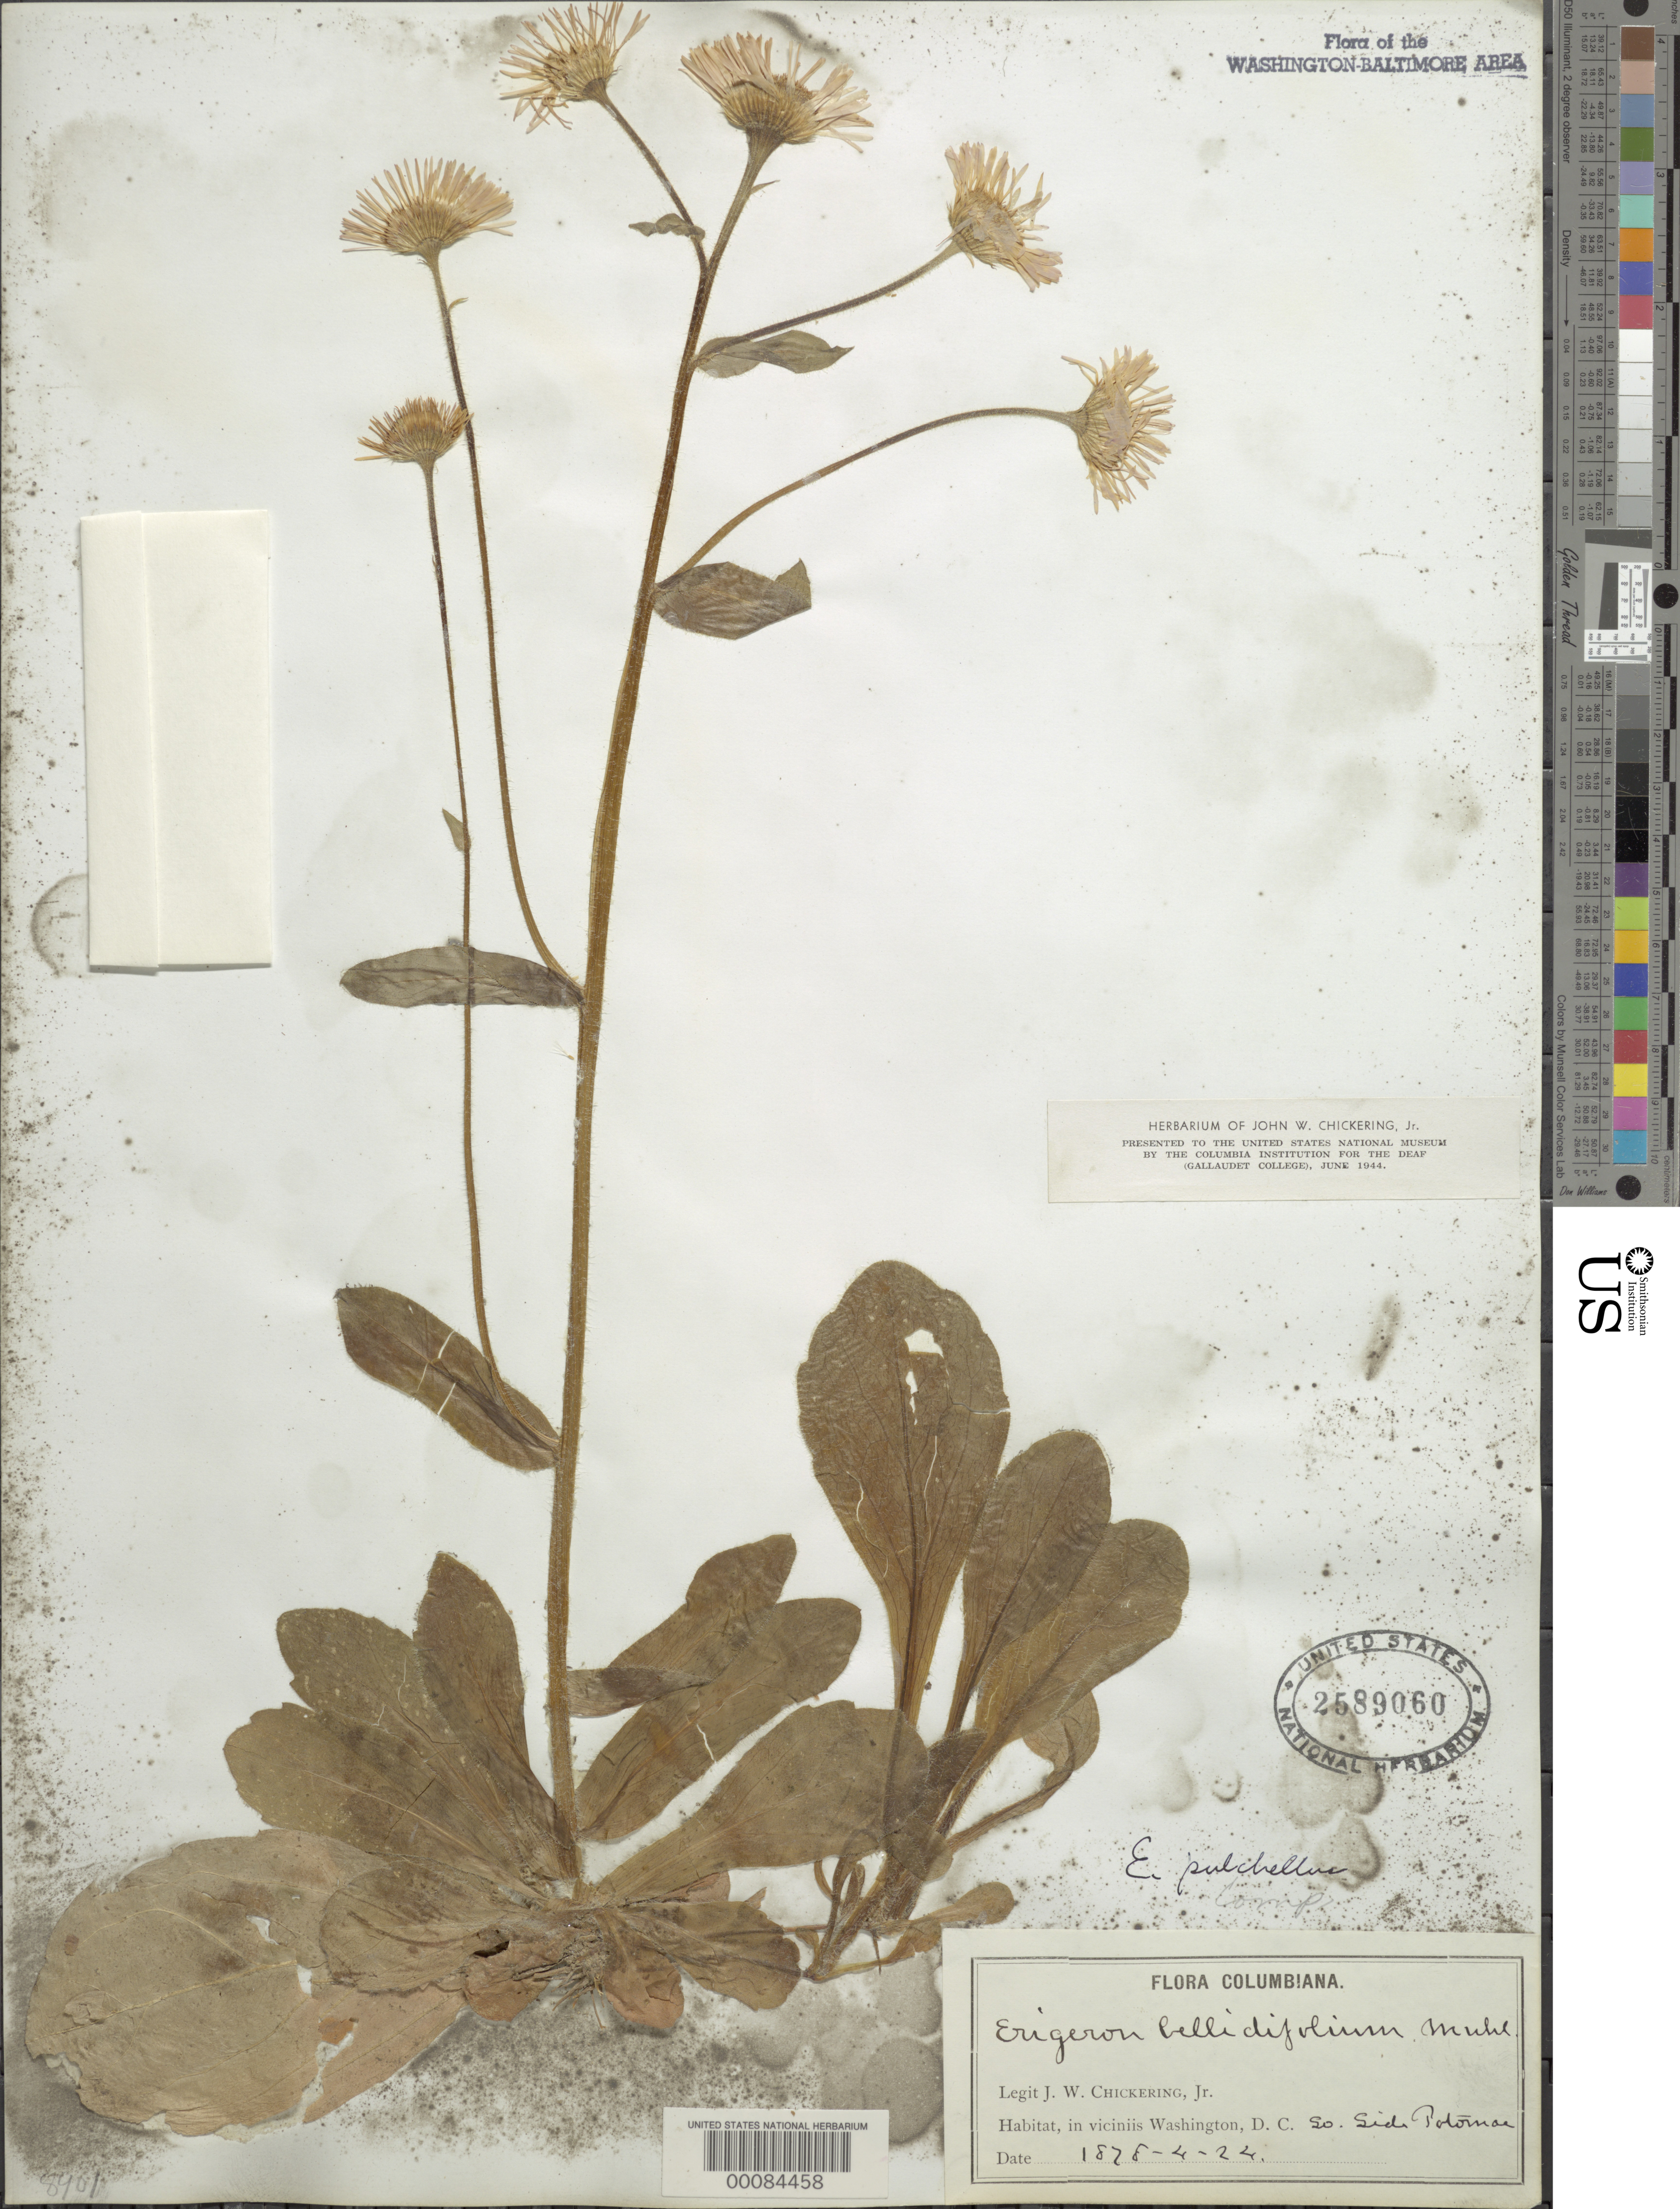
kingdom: Plantae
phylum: Tracheophyta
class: Magnoliopsida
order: Asterales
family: Asteraceae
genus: Erigeron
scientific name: Erigeron pulchellus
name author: Michx.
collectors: J. Chickering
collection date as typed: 24 Apr 1878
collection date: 1878-04-24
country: United States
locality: South side of the Potomac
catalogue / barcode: US 2589060